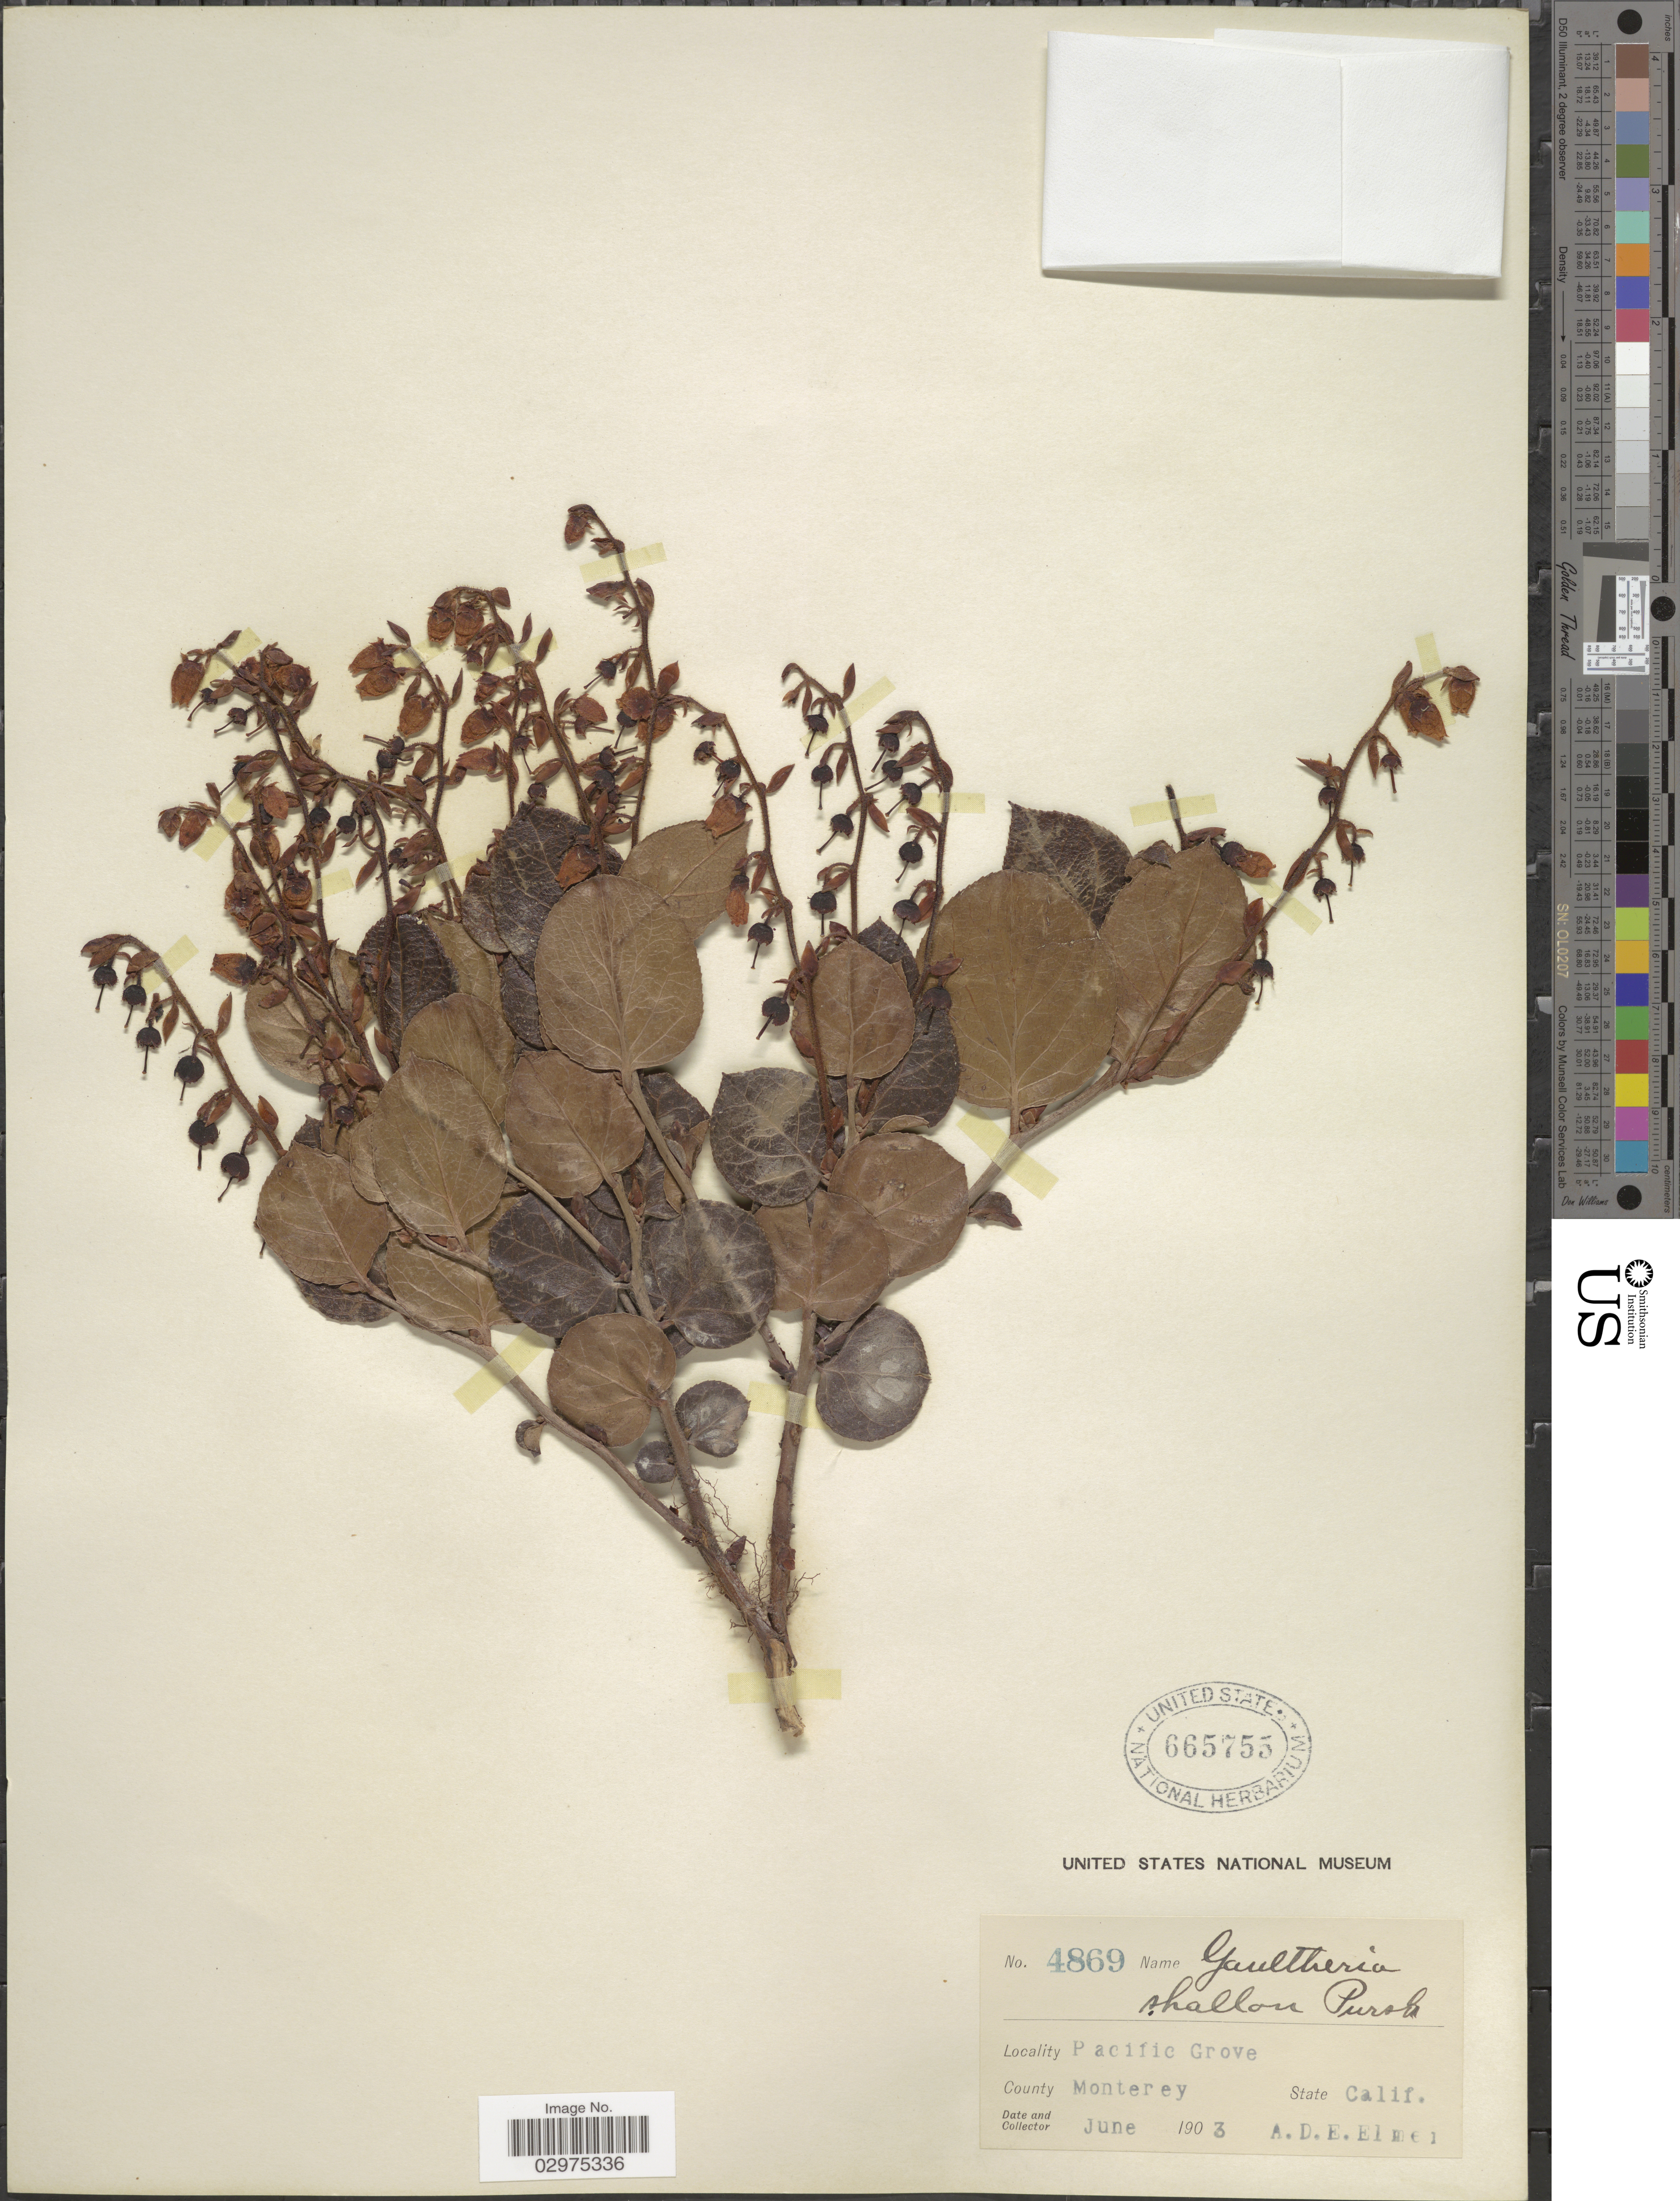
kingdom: Plantae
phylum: Tracheophyta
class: Magnoliopsida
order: Ericales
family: Ericaceae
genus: Gaultheria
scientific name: Gaultheria shallon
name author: Pursh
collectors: A. D. E. Elmer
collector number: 4869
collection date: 1903-06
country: United States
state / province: California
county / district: Monterey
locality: Pacific Grove, County Monterey.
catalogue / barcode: US 665755